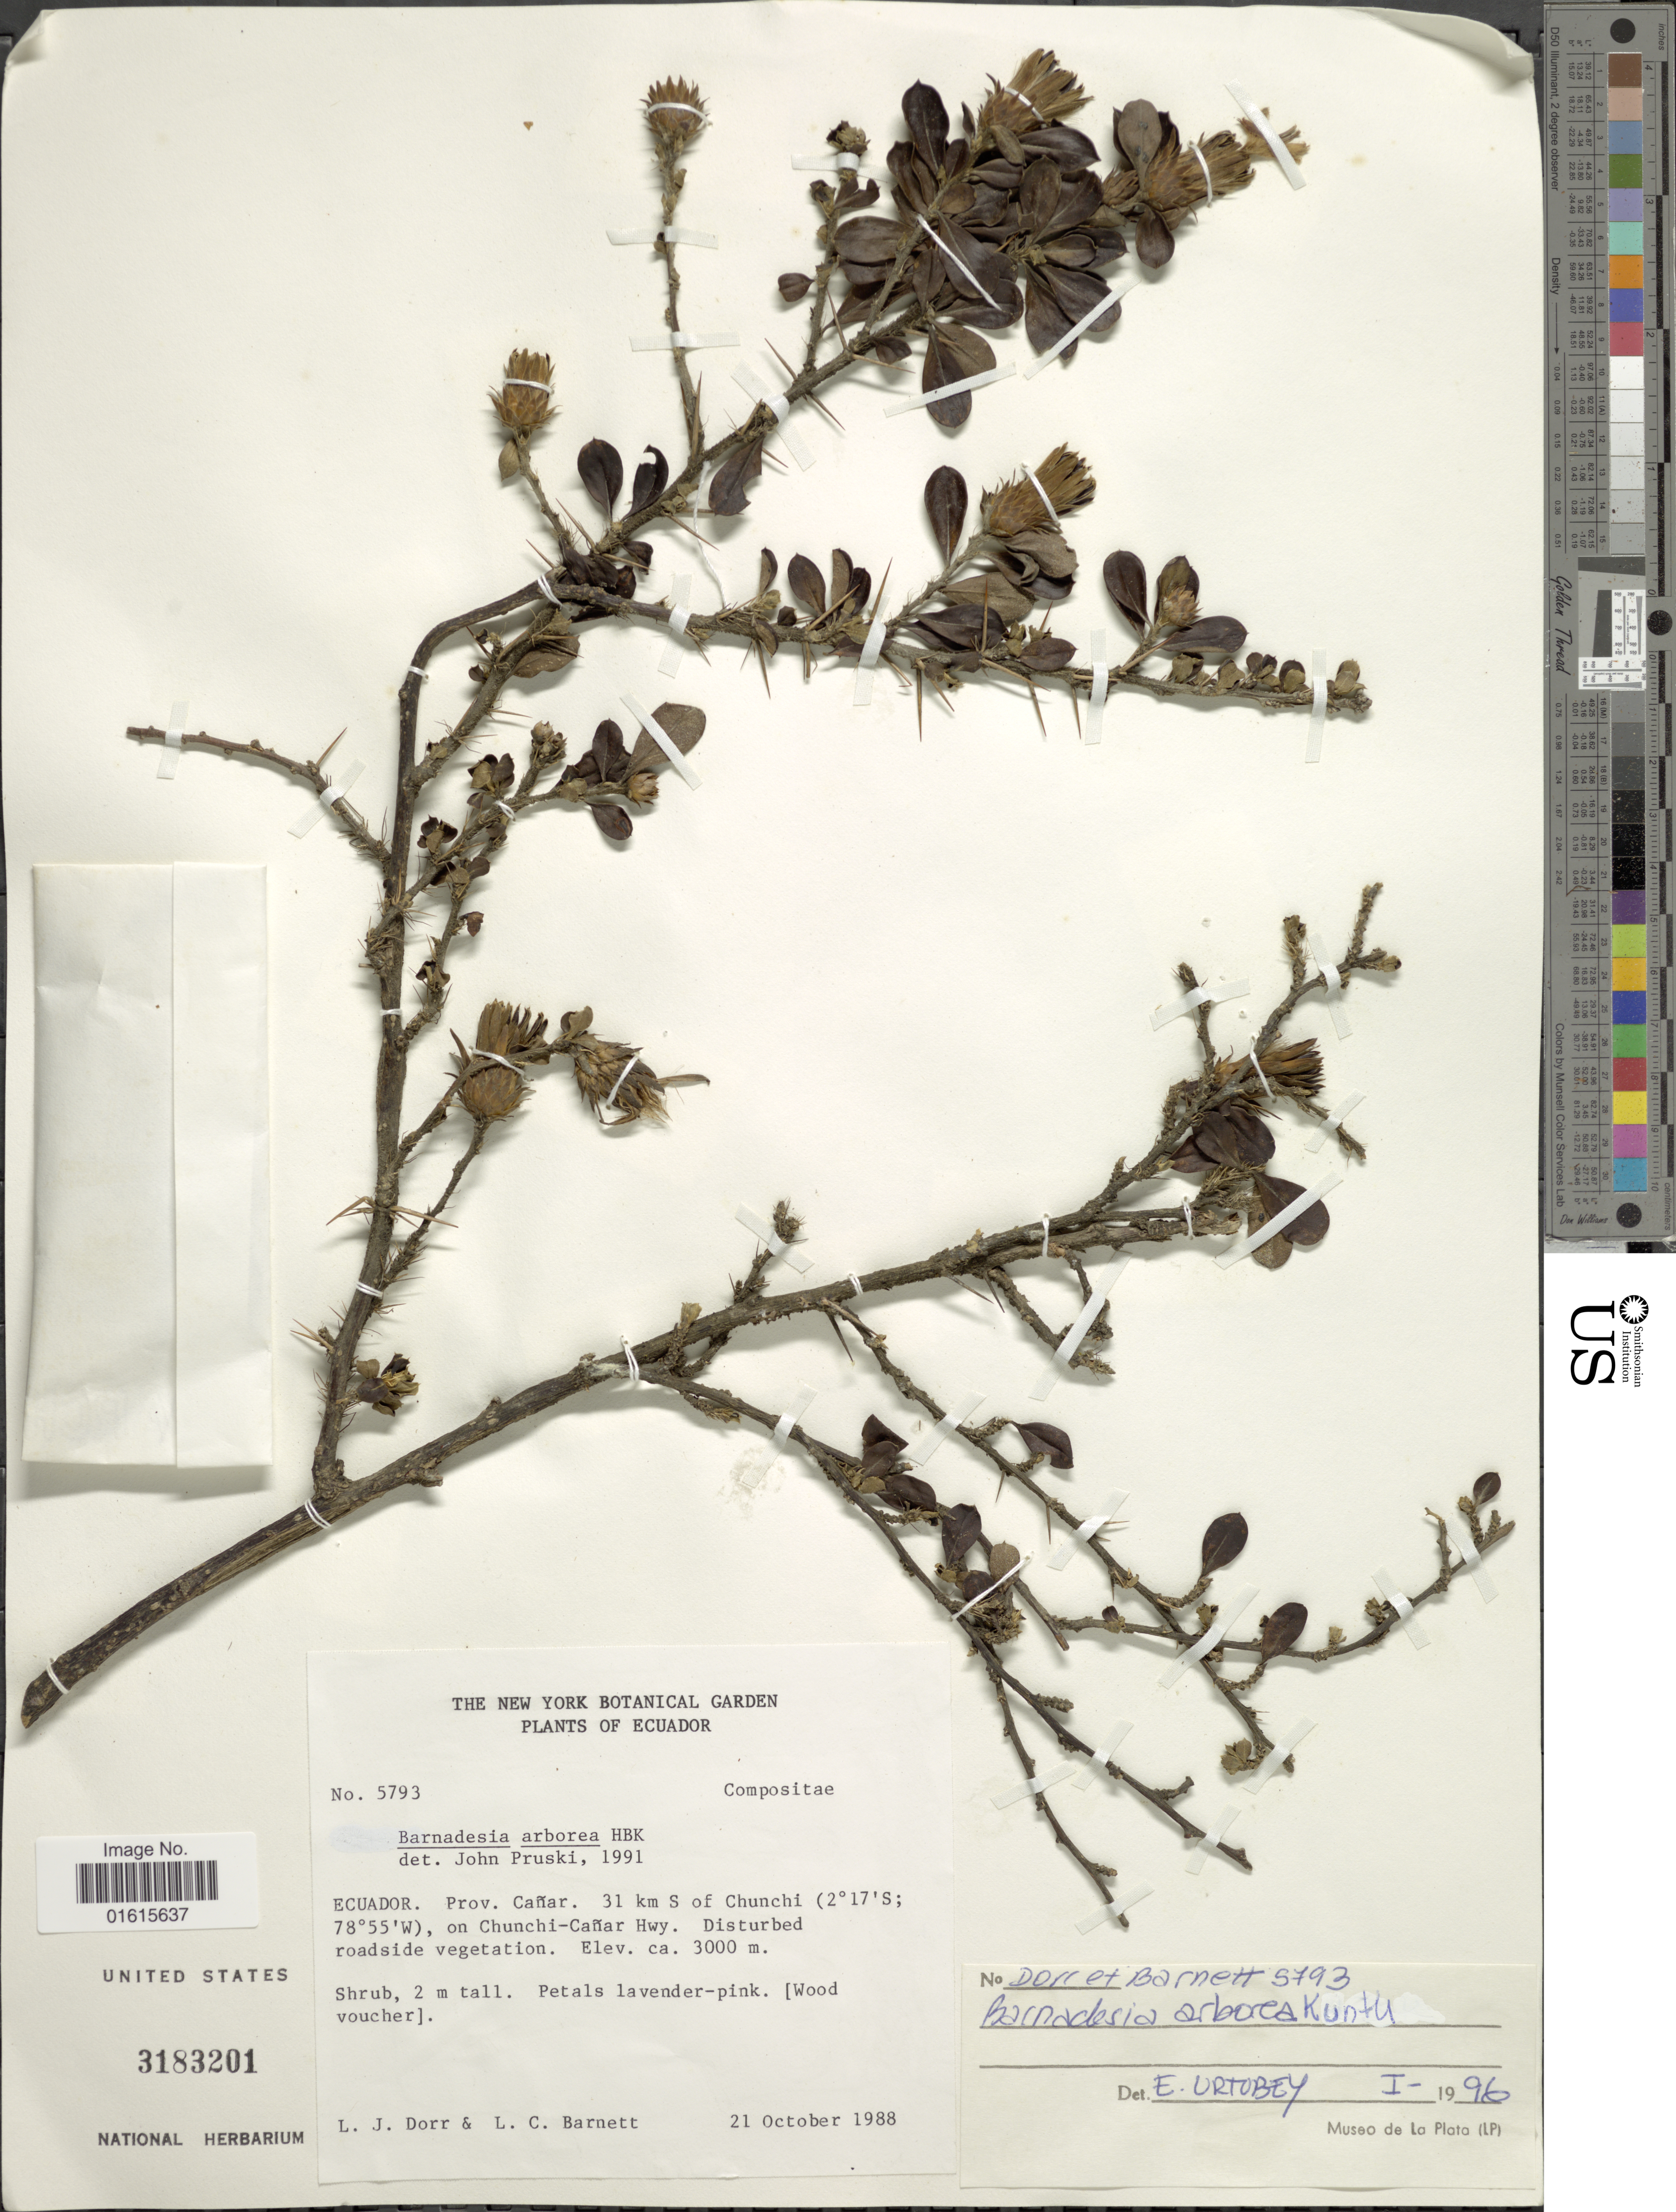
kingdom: Plantae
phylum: Tracheophyta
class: Magnoliopsida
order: Asterales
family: Asteraceae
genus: Barnadesia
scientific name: Barnadesia arborea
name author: Kunth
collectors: L. J. Dorr & L. C. Barnett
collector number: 5793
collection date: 1988-10-21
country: Ecuador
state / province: Cañar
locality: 31 km S of Chunchi, on Chunchi-Canar Hwy. Disturbed roadside vegetation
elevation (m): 3000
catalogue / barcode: US 3183201